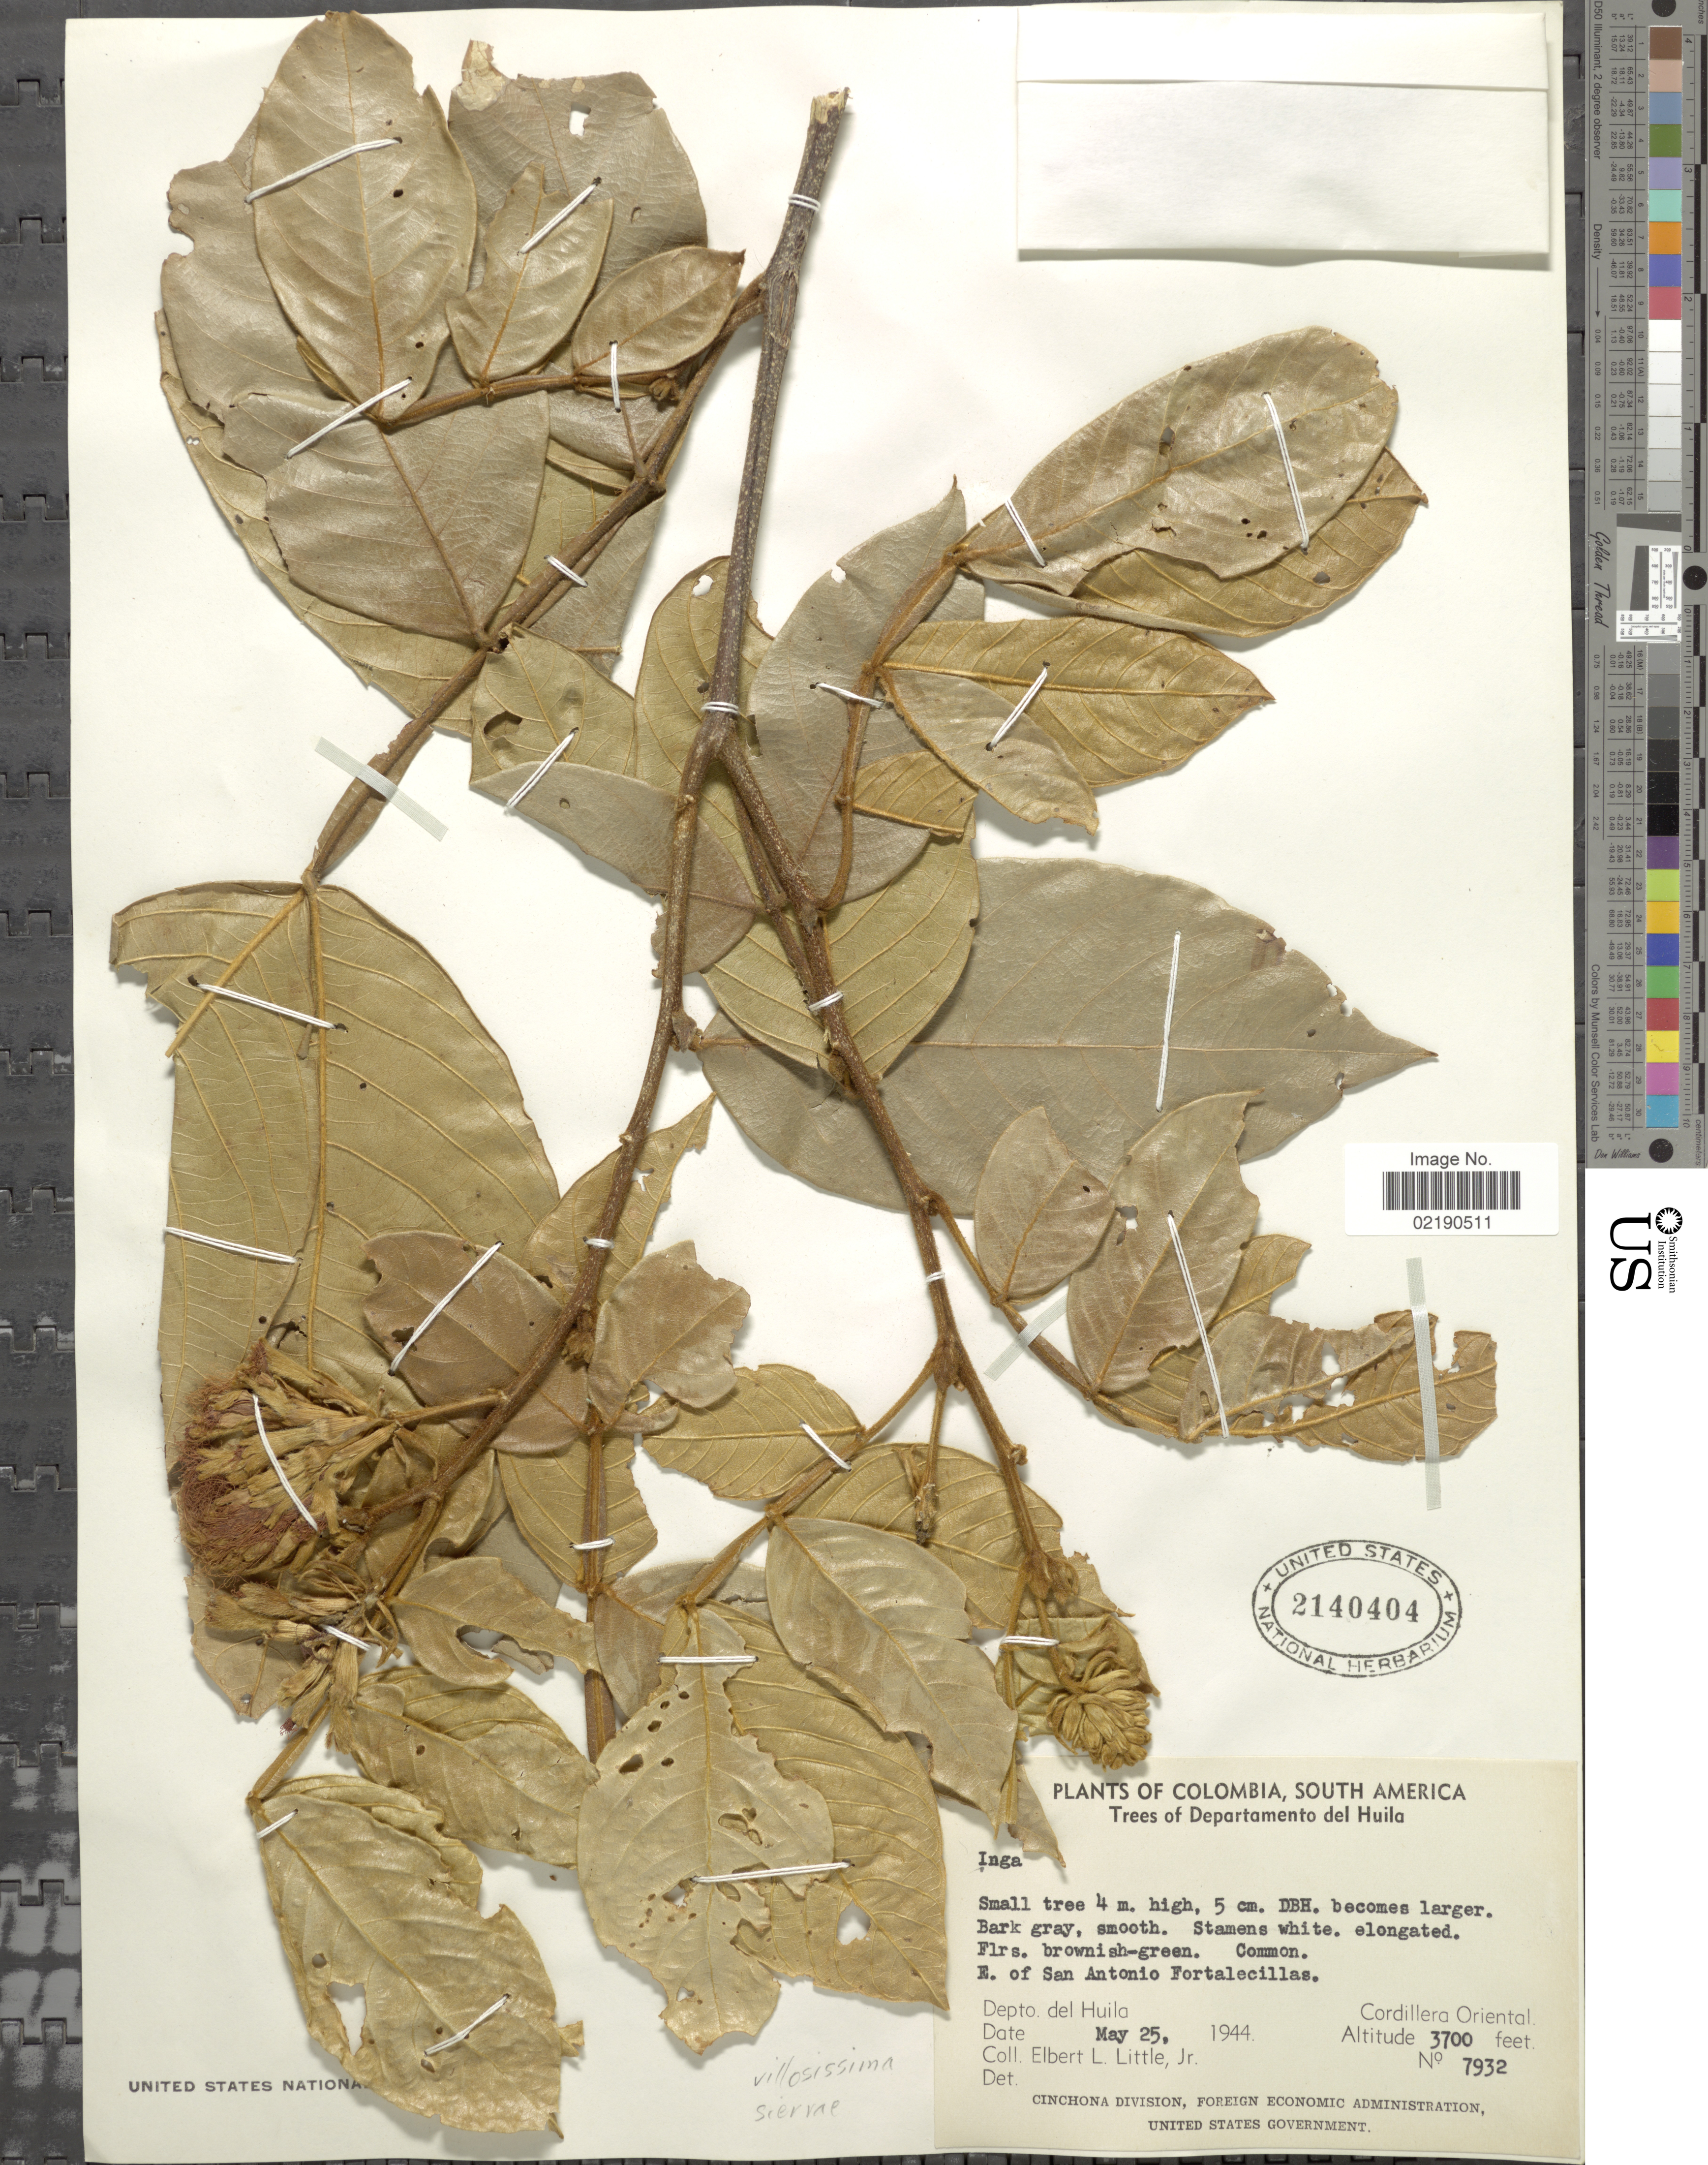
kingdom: Plantae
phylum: Tracheophyta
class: Magnoliopsida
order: Fabales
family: Fabaceae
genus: Inga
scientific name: Inga villosissima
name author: Benth.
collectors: E. L. Little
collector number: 7932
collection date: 1944-05-25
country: Colombia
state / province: Huila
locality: E. of San Antonio Fortalecillas. Depto. del Huila, Cordillera Oriental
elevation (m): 1128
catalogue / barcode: US 2140404